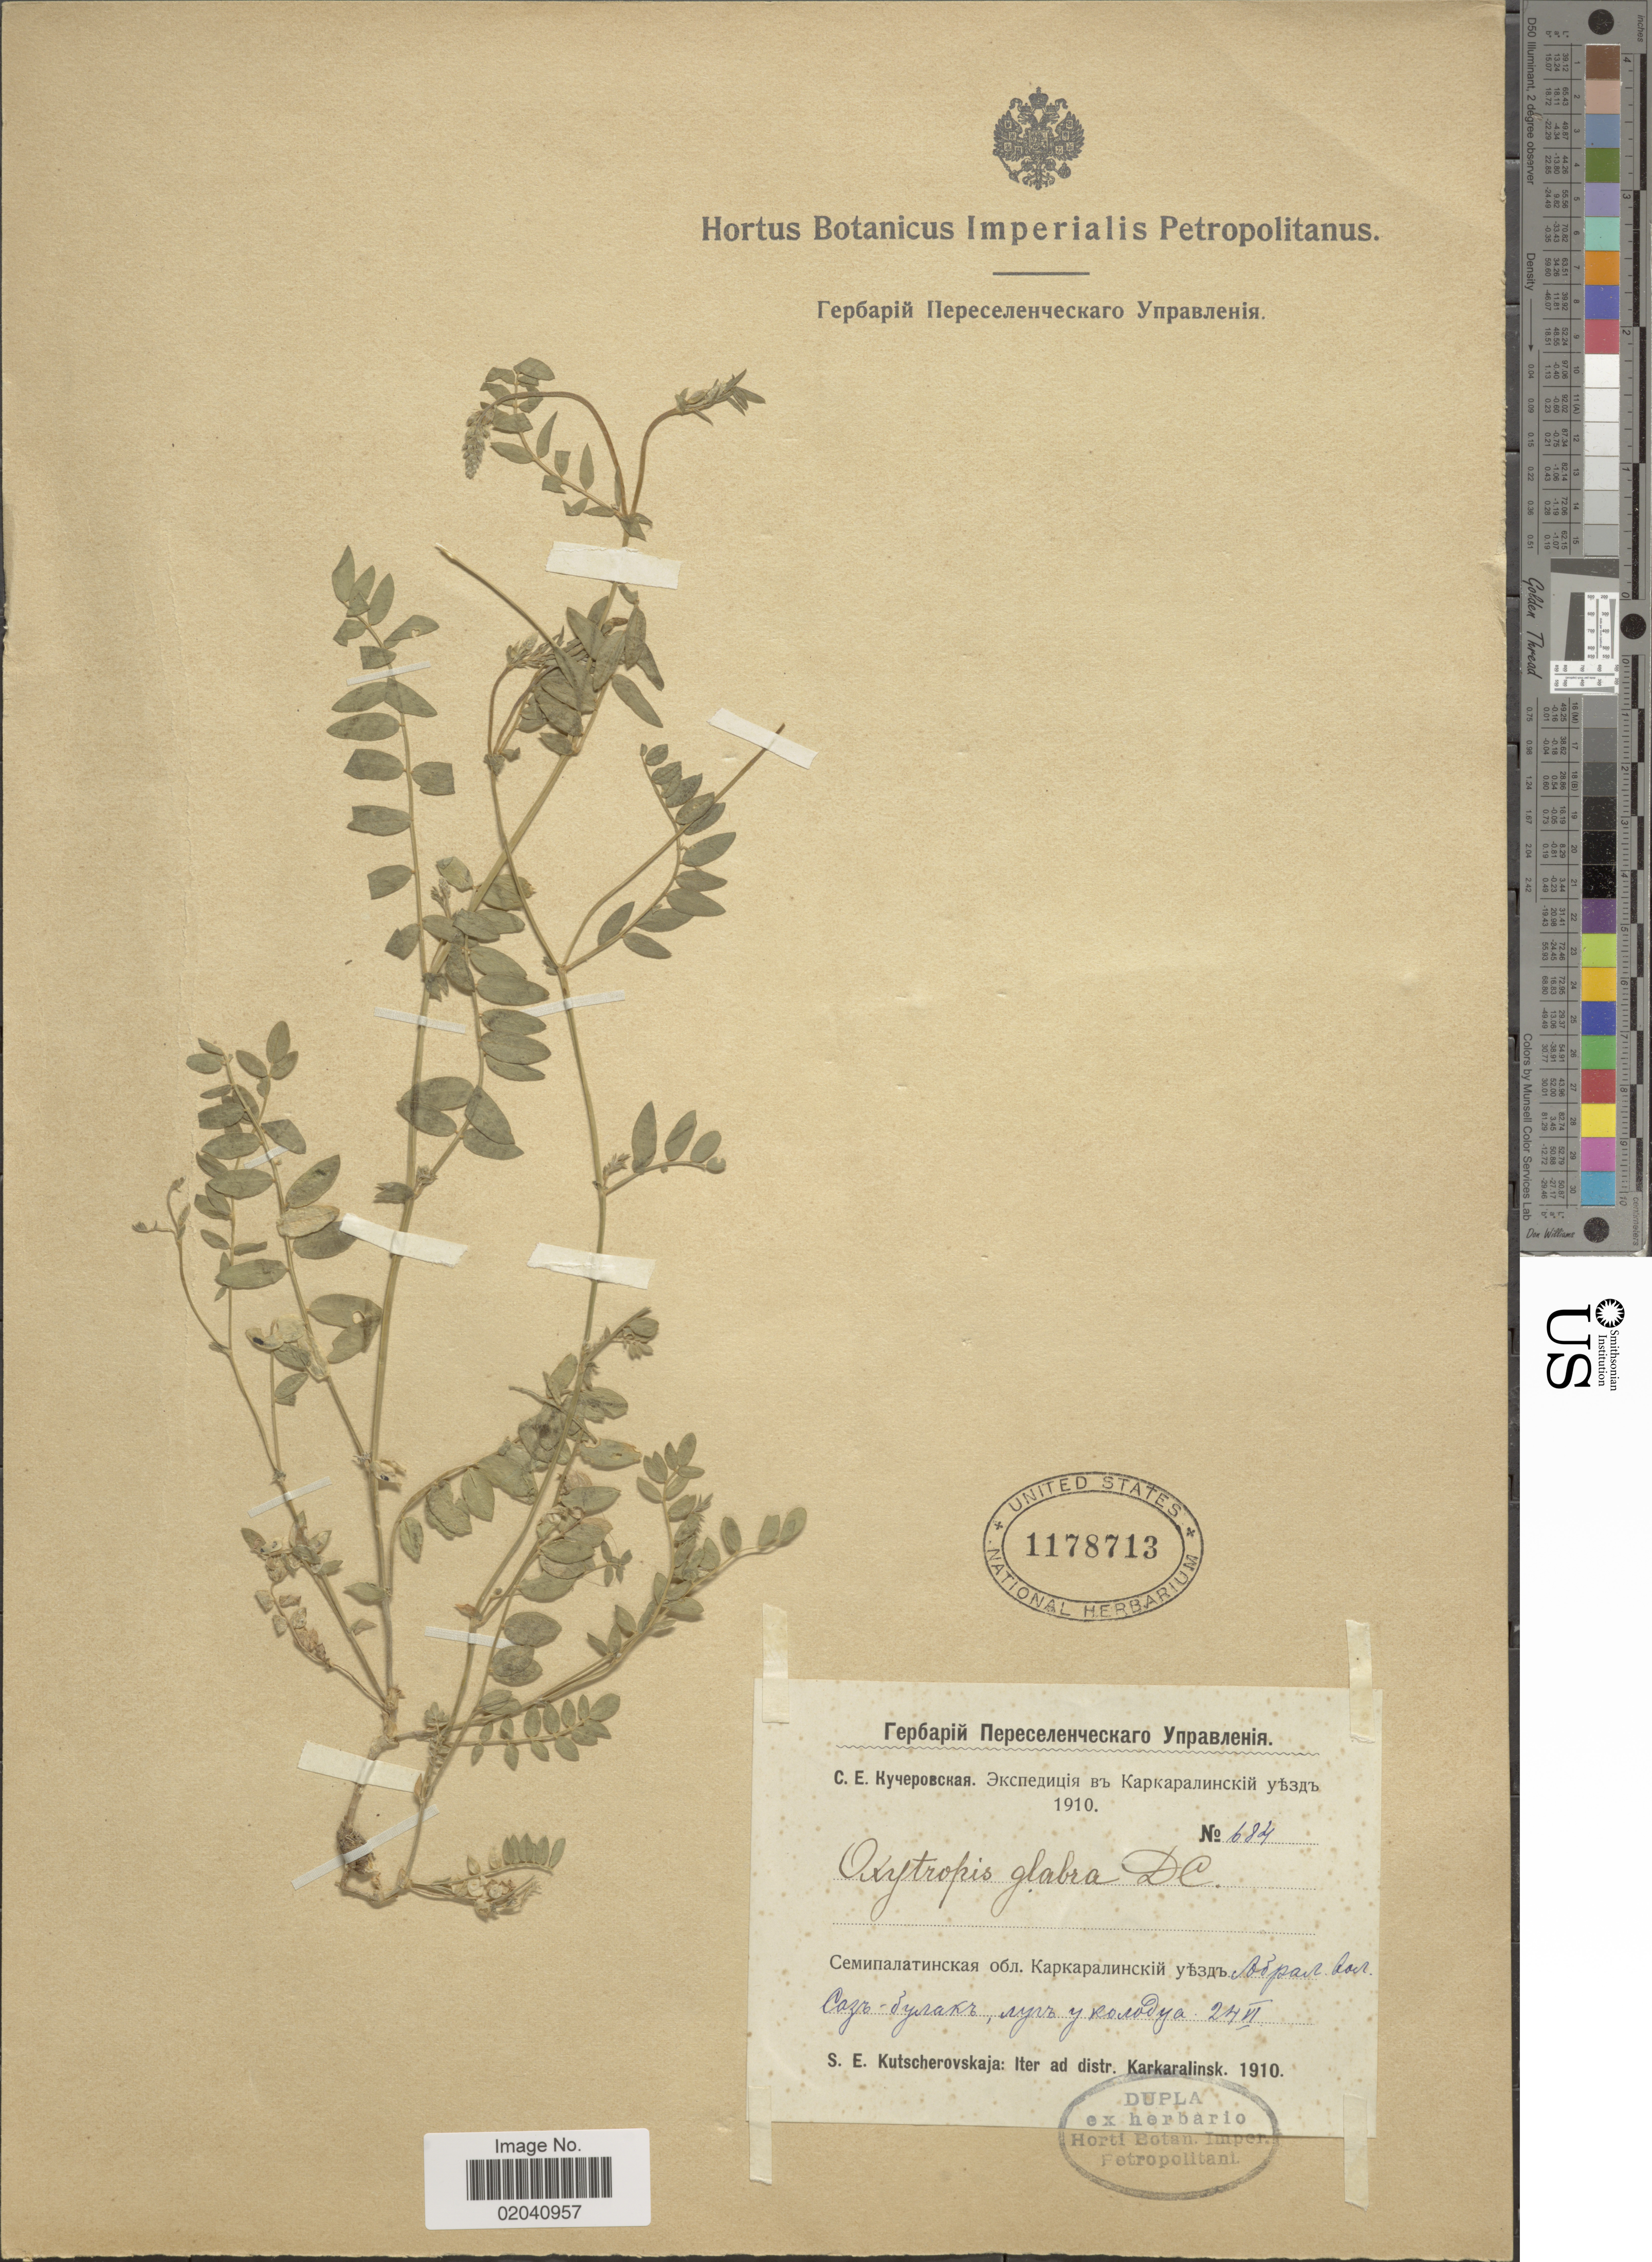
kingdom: Plantae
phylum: Tracheophyta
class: Magnoliopsida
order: Fabales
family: Fabaceae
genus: Oxytropis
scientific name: Oxytropis glabra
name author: DC.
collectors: S. Kutscherovskaja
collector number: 684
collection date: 1910-06-24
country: Kazakhstan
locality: Iter ad distr. Karkarlinsk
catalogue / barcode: US 1178713